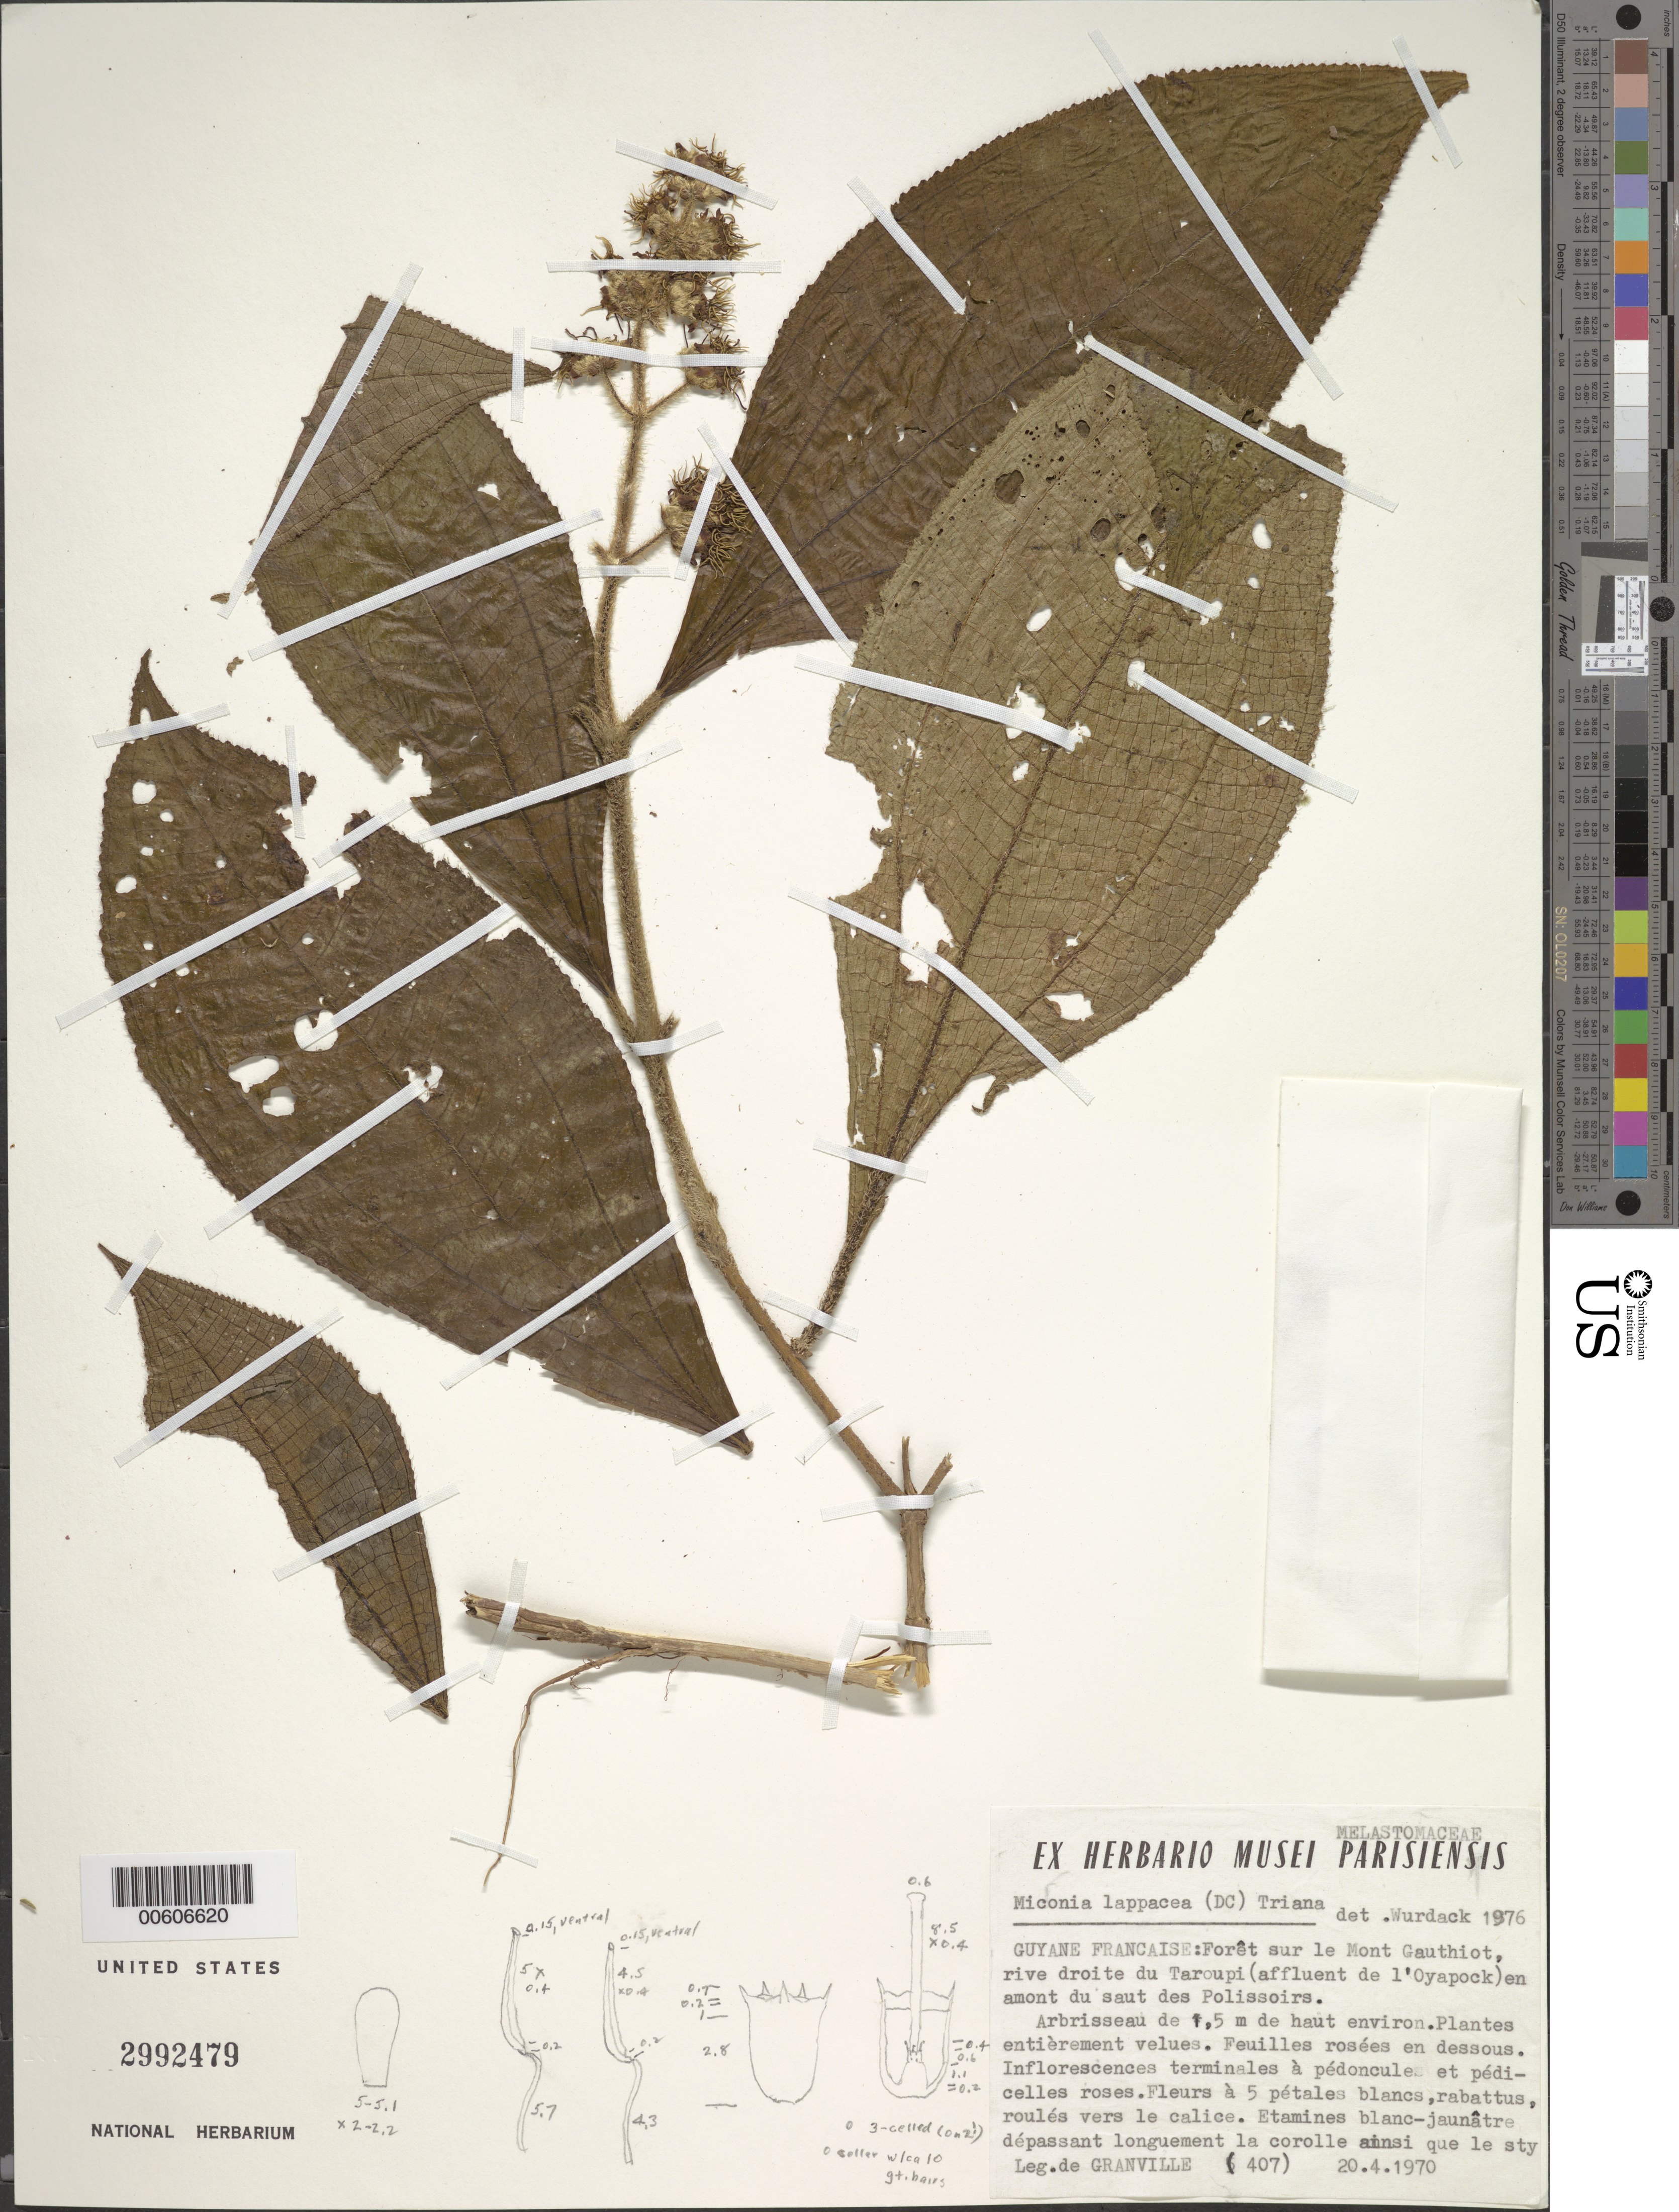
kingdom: Plantae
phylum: Tracheophyta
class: Magnoliopsida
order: Myrtales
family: Melastomataceae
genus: Miconia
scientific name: Miconia lappacea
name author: (DC.) Triana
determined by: Wurdack, John J., (US), US (UNITED STATES)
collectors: J.-J. de Granville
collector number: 407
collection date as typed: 20-Apr-70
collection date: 1970-04-20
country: French Guiana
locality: Mont Gauthiot, rive droite du Yaroupi (affl. de l'Oyapock), en amont du Saut des Polissoirs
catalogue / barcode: US 2992479